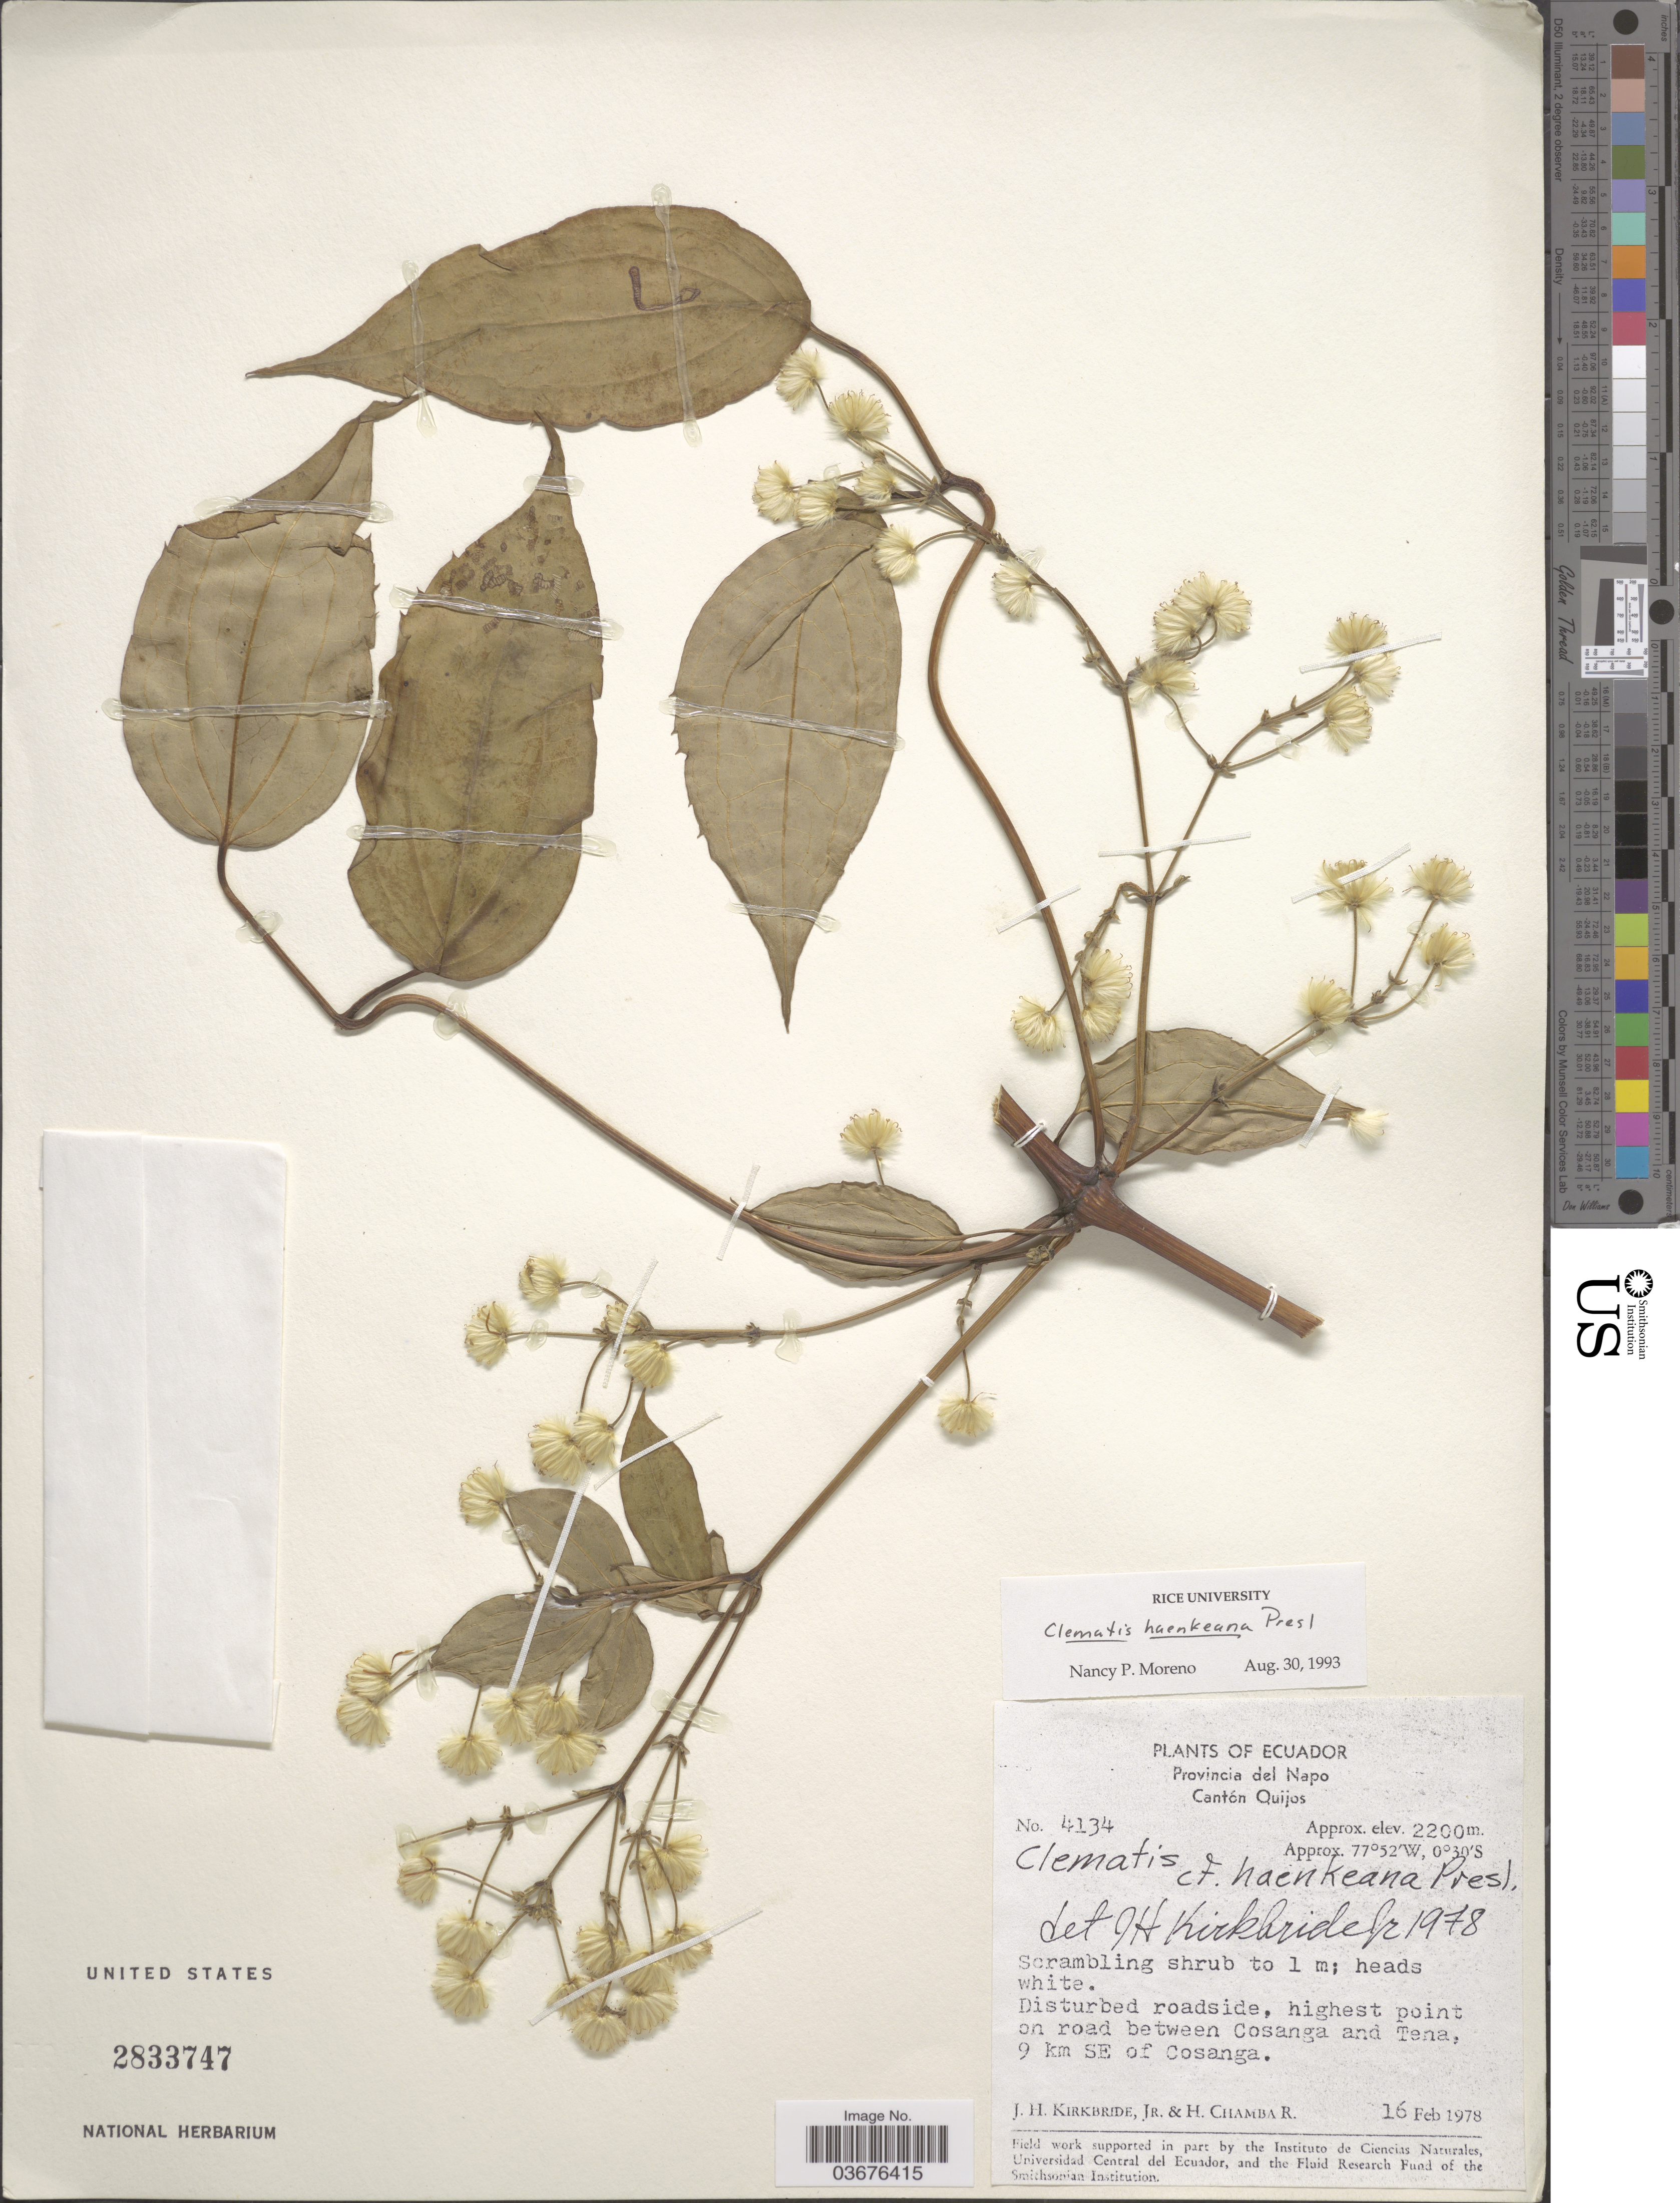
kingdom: Plantae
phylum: Tracheophyta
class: Magnoliopsida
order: Ranunculales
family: Ranunculaceae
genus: Clematis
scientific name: Clematis haenkeana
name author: C. Presl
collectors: J. H. Kirkbride & H. Chamba R.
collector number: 4134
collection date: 1978-02-16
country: Ecuador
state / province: Napo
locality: Cantón Quijos. Highest point on road between Cosanga and Tena, 9 km SE of Cosanga.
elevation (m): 2200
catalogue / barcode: US 2833747